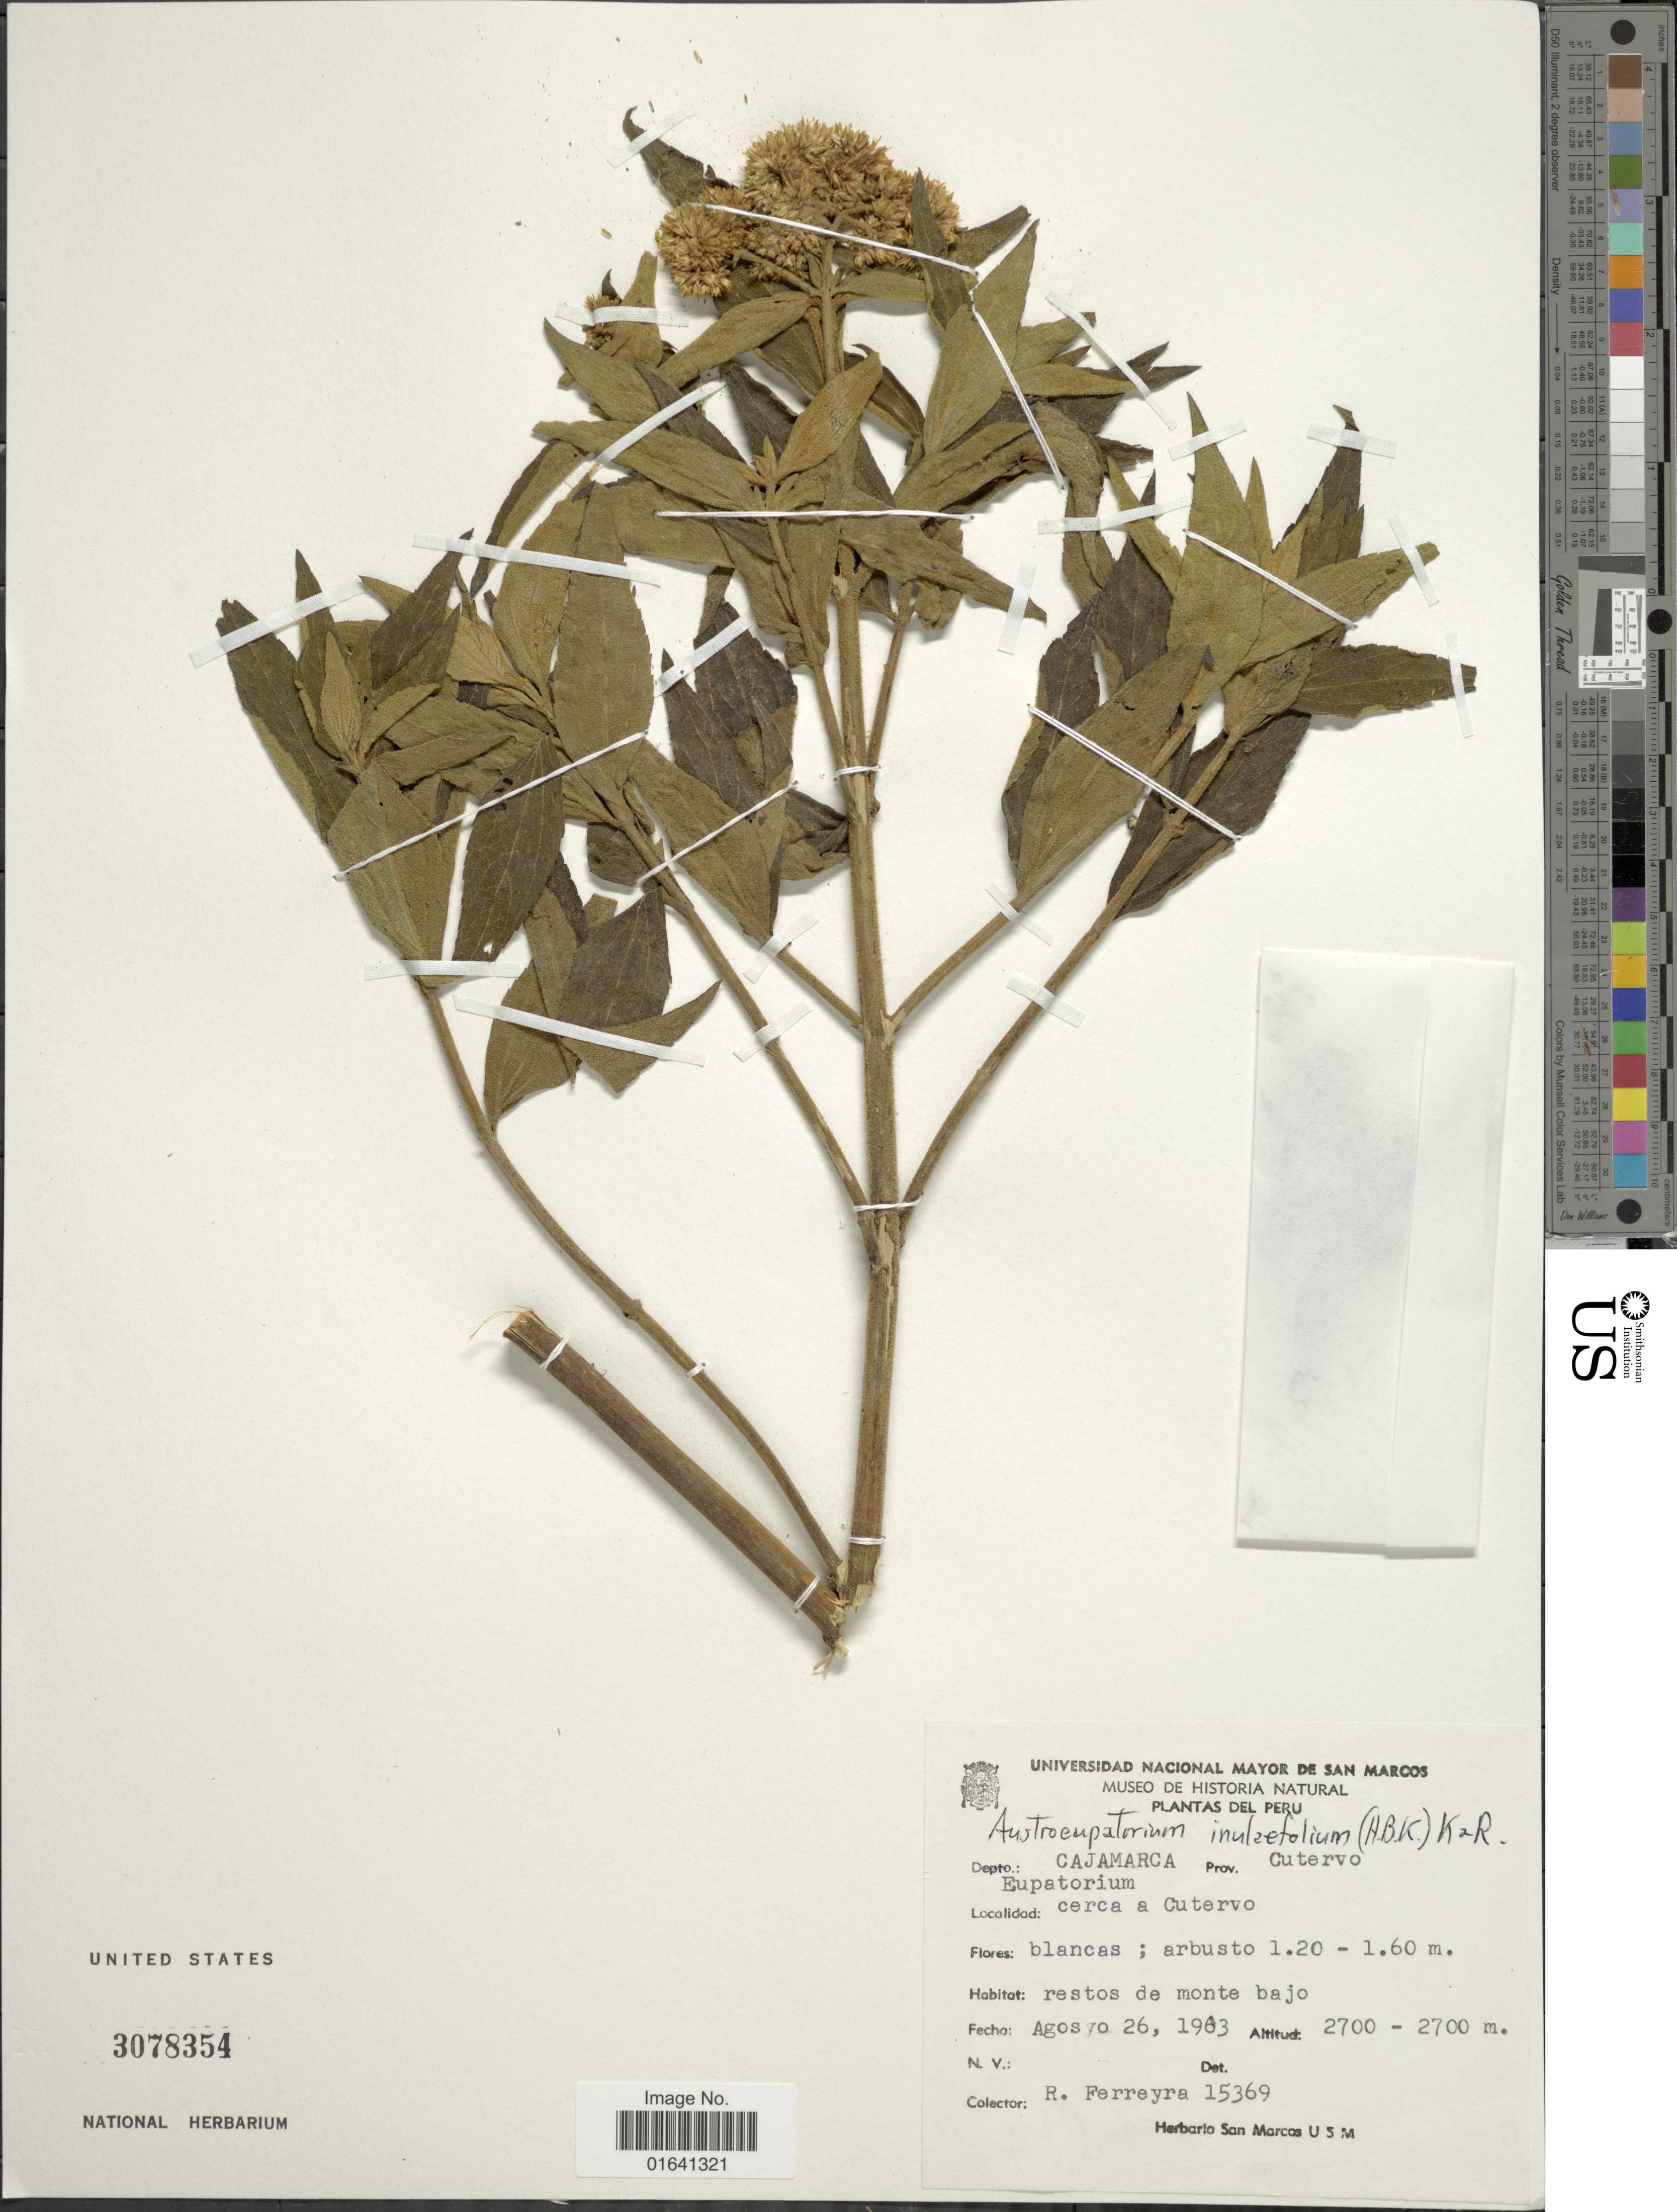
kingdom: Plantae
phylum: Tracheophyta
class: Magnoliopsida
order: Asterales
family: Asteraceae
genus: Austroeupatorium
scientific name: Austroeupatorium inulaefolium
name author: (Kunth) R.M. King & H. Rob.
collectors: R. A. Ferreyra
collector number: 15369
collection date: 1963-08-26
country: Peru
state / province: Cajamarca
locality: Depto. Cajamarca, Prov. Cutervo, Eupatorium, cerca a Cutervo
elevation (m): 2700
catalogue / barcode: US 3078354